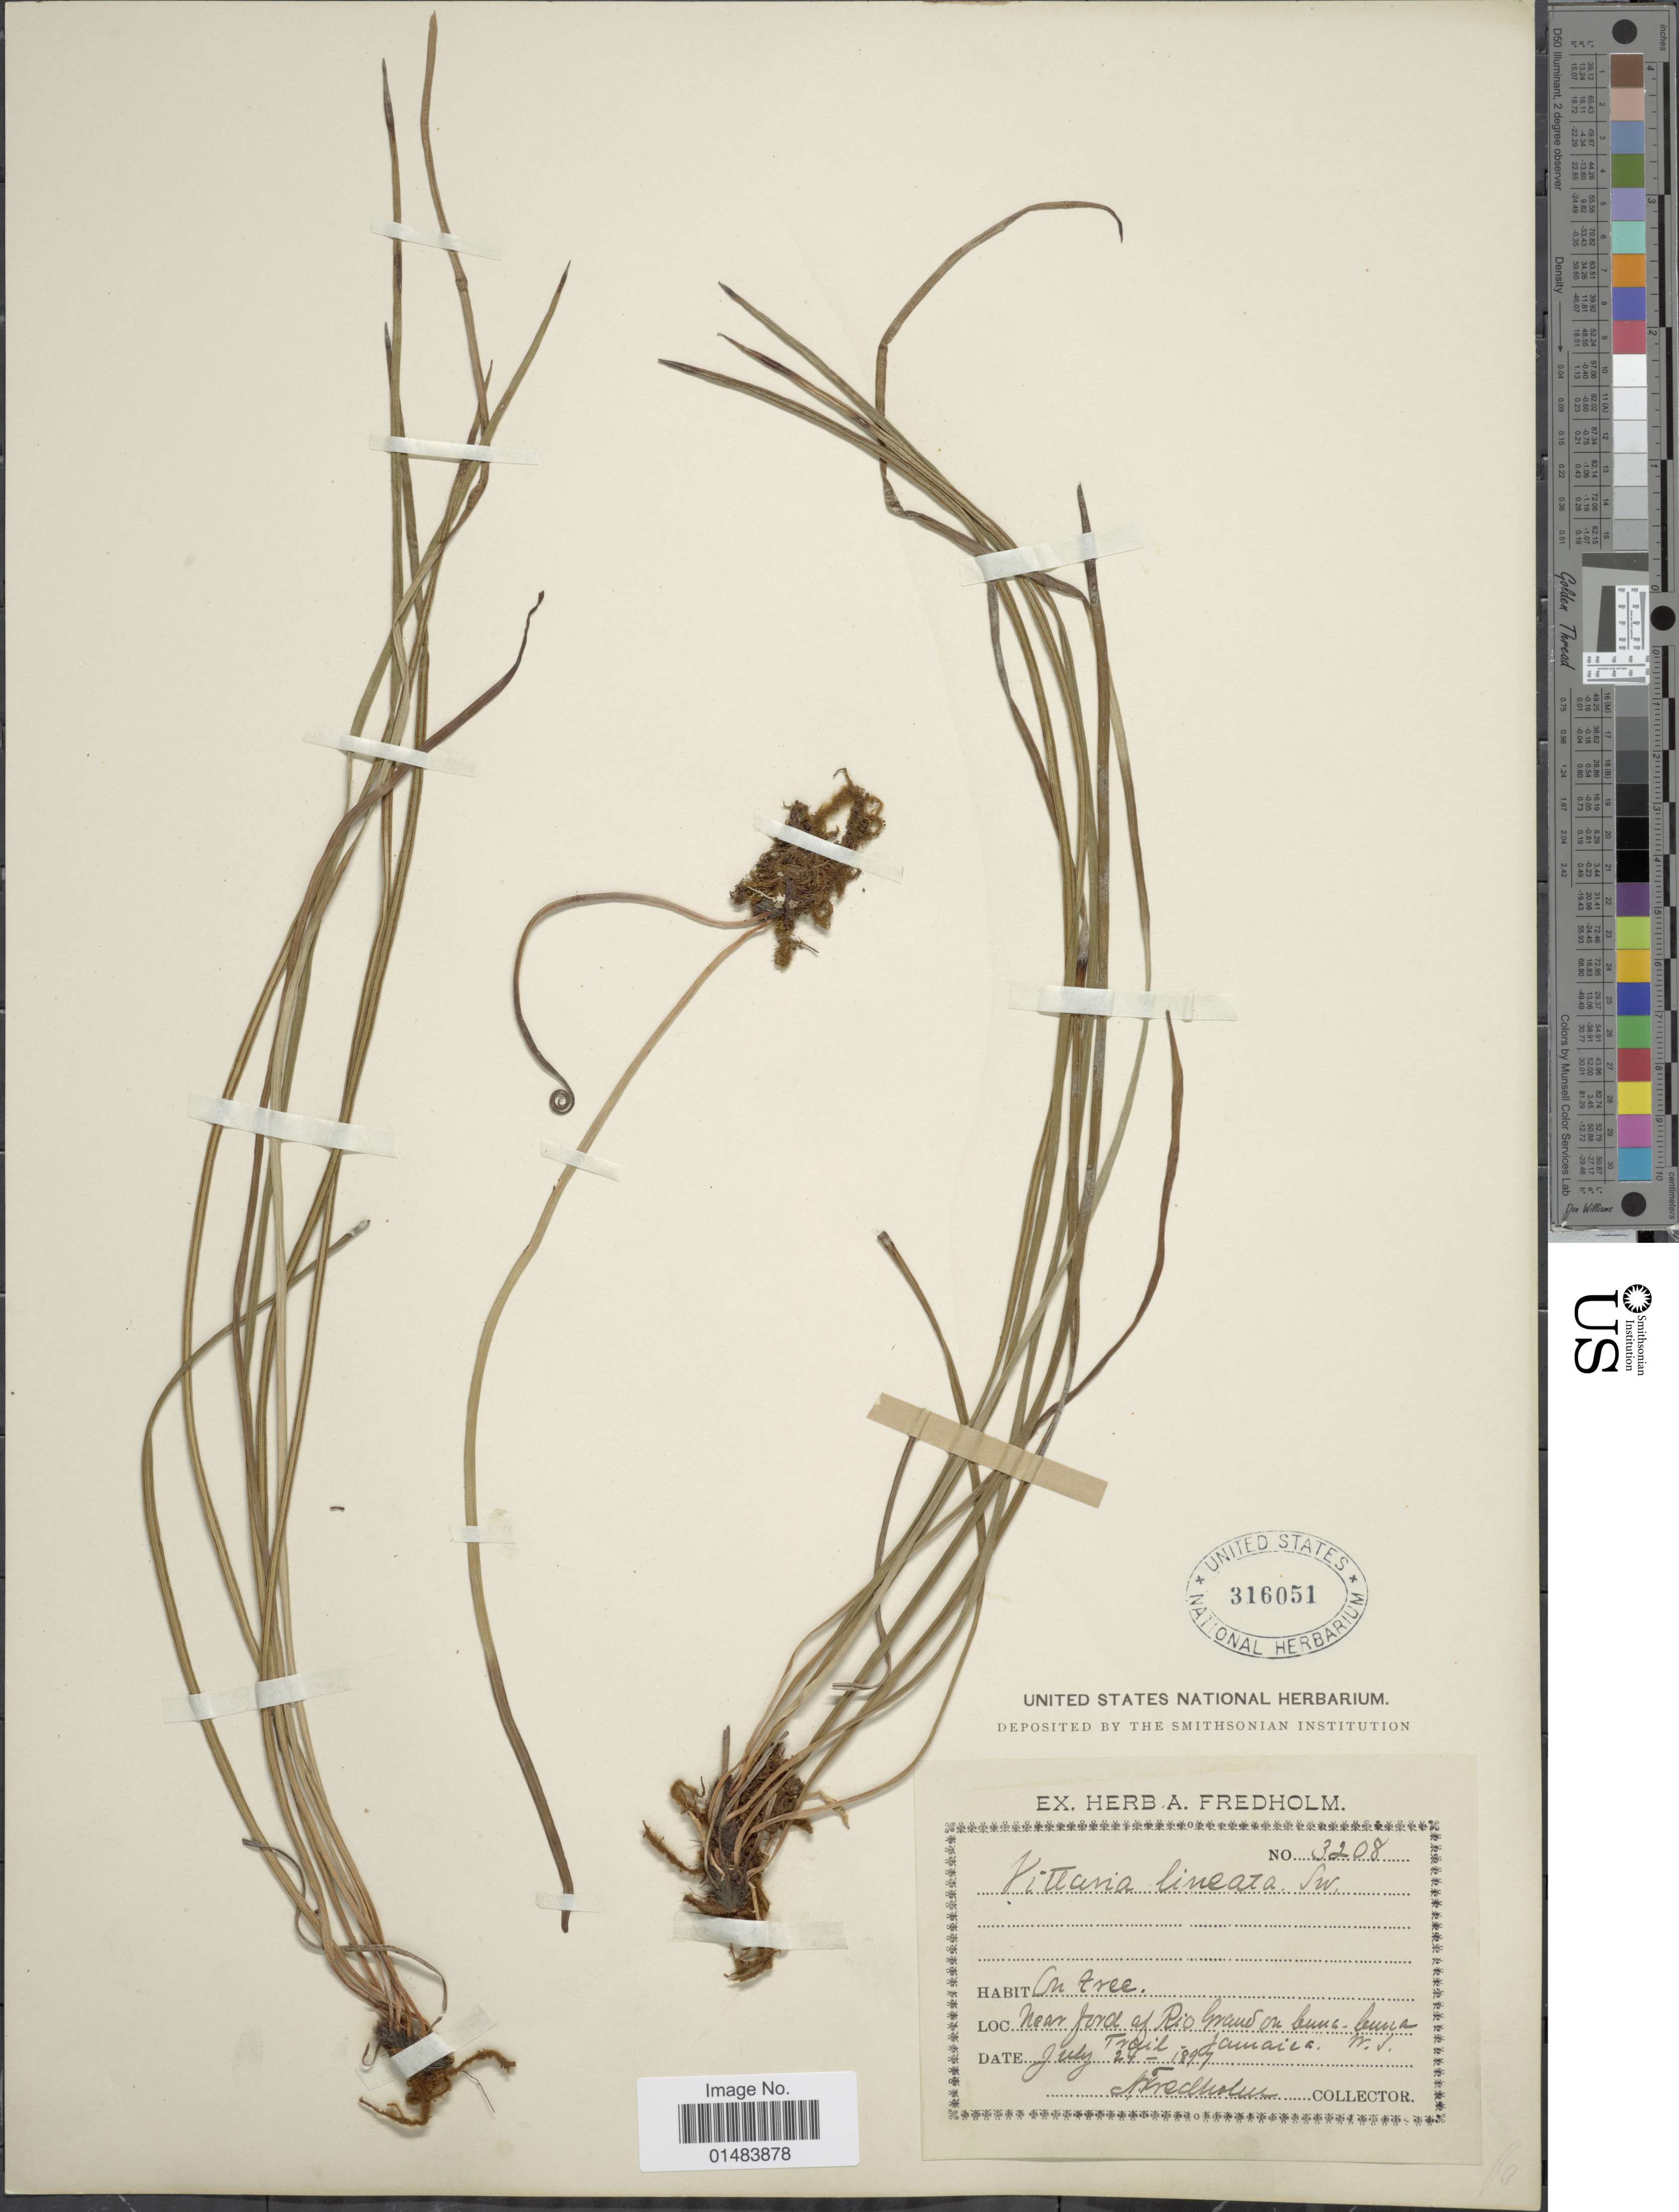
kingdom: Plantae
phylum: Tracheophyta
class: Polypodiopsida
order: Polypodiales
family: Pteridaceae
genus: Vittaria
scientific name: Vittaria lineata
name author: (L.) Sm.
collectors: A. Fredholm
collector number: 3208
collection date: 1897-07-24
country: Jamaica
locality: Near ford of Rio Grand on Guna-Guna Trail. Jamaica, W.I.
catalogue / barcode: US 316051